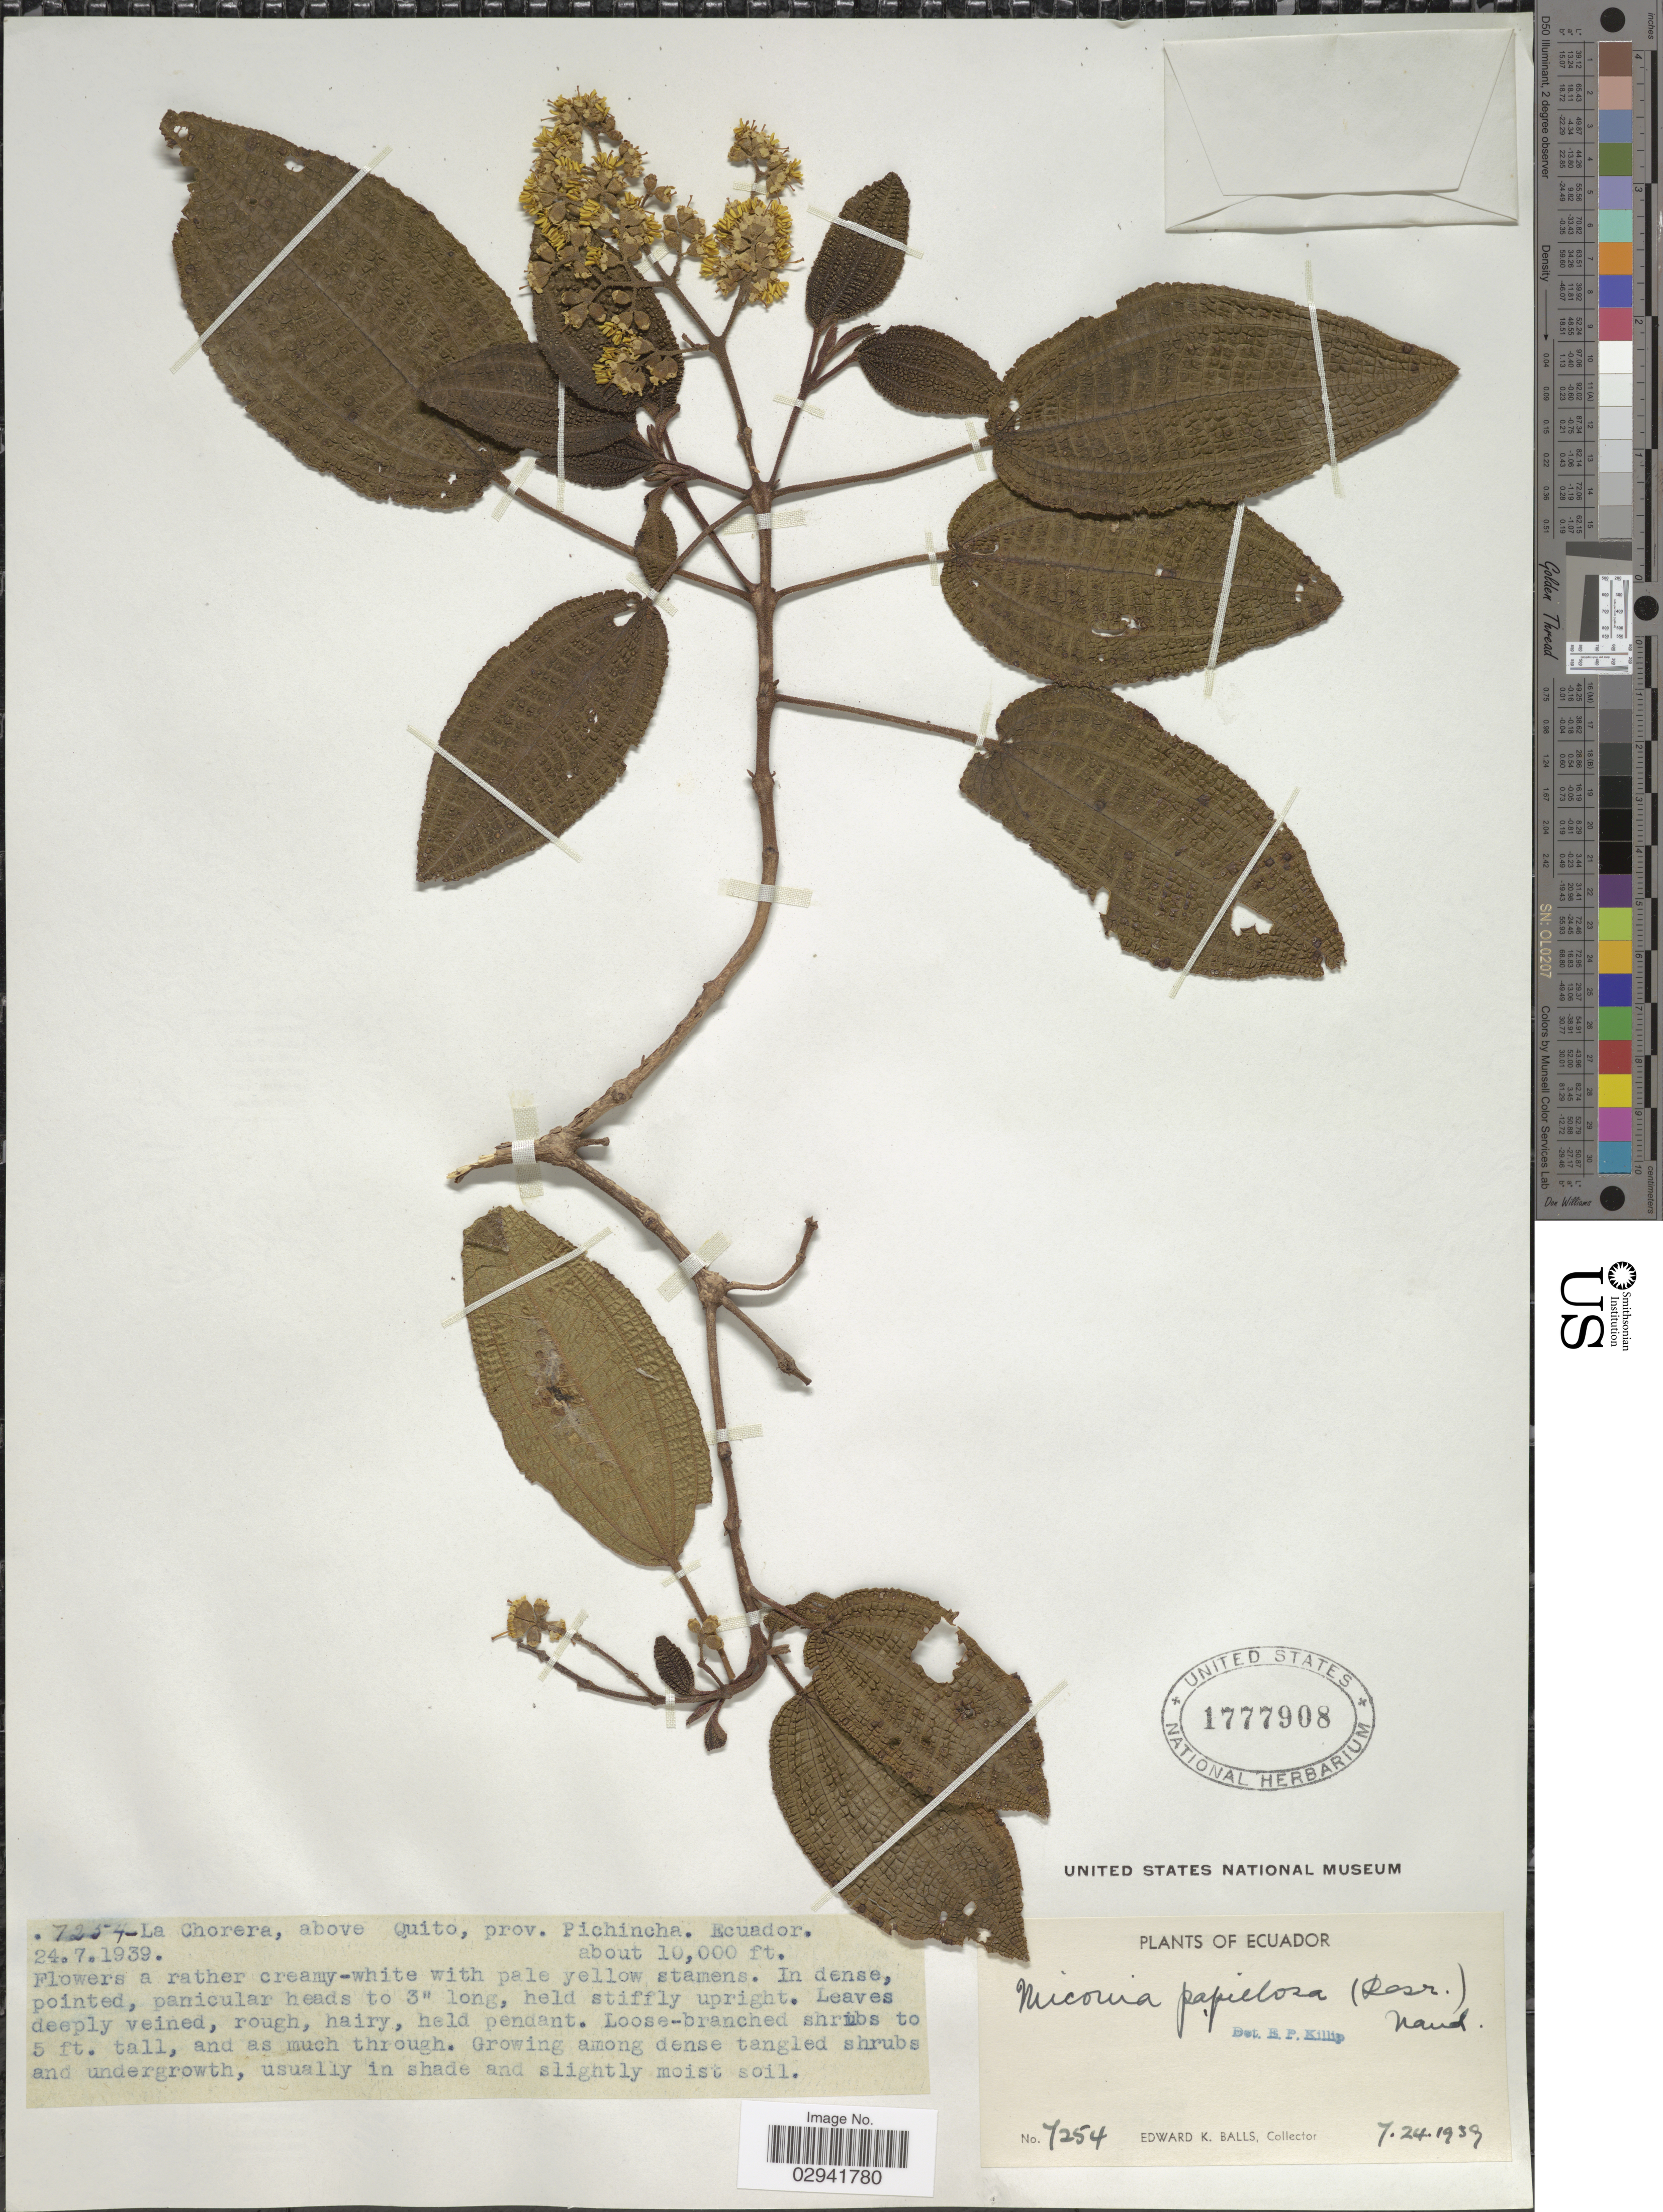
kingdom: Plantae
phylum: Tracheophyta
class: Magnoliopsida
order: Myrtales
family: Melastomataceae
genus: Miconia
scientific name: Miconia papillosa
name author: (Desr.) Naudin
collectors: E. K. Balls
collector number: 7254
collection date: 1939-07-24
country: Ecuador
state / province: Pichincha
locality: La Chorera, above Quito.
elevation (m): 3048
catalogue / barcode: US 1777908